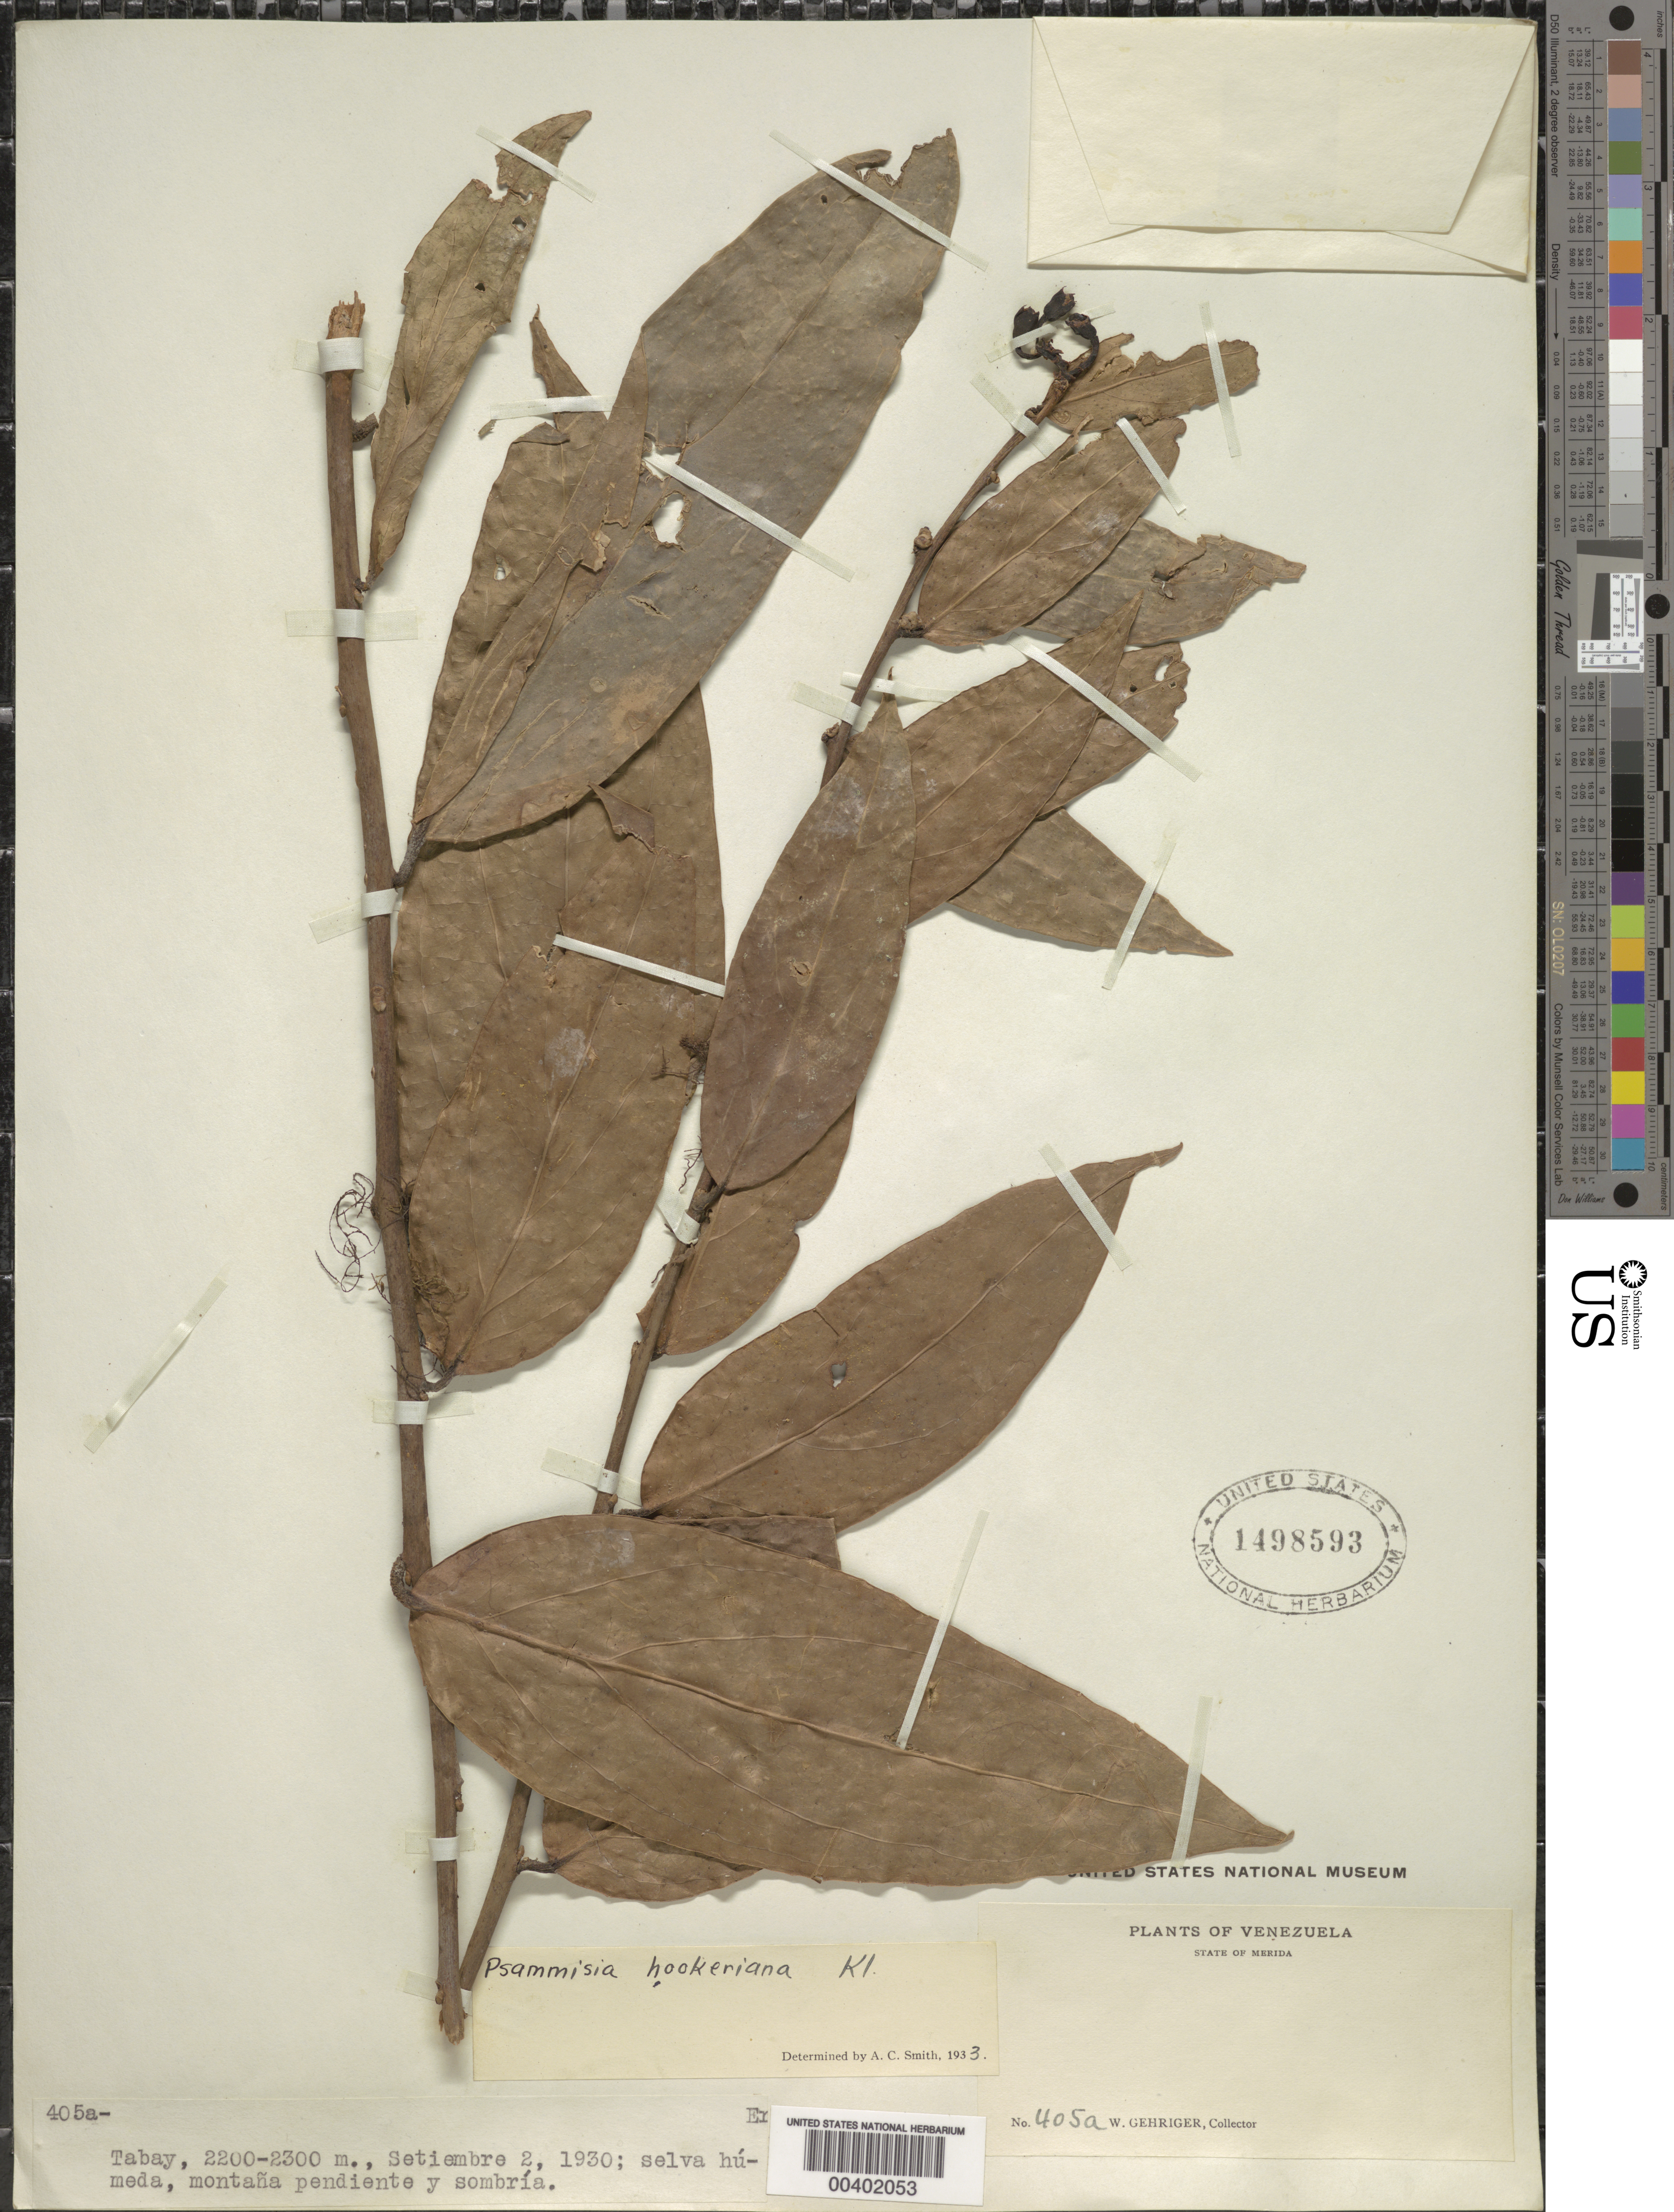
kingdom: Plantae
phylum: Tracheophyta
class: Magnoliopsida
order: Ericales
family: Ericaceae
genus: Psammisia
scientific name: Psammisia hookeriana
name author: Klotzsch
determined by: Smith, A. C.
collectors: W. Gehriger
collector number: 405a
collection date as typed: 02 Sep 1930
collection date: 1930-09-02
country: Venezuela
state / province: Mérida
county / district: Libertador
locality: Tabay Tabay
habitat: Selva húmeda.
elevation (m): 2200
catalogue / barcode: US 1498593